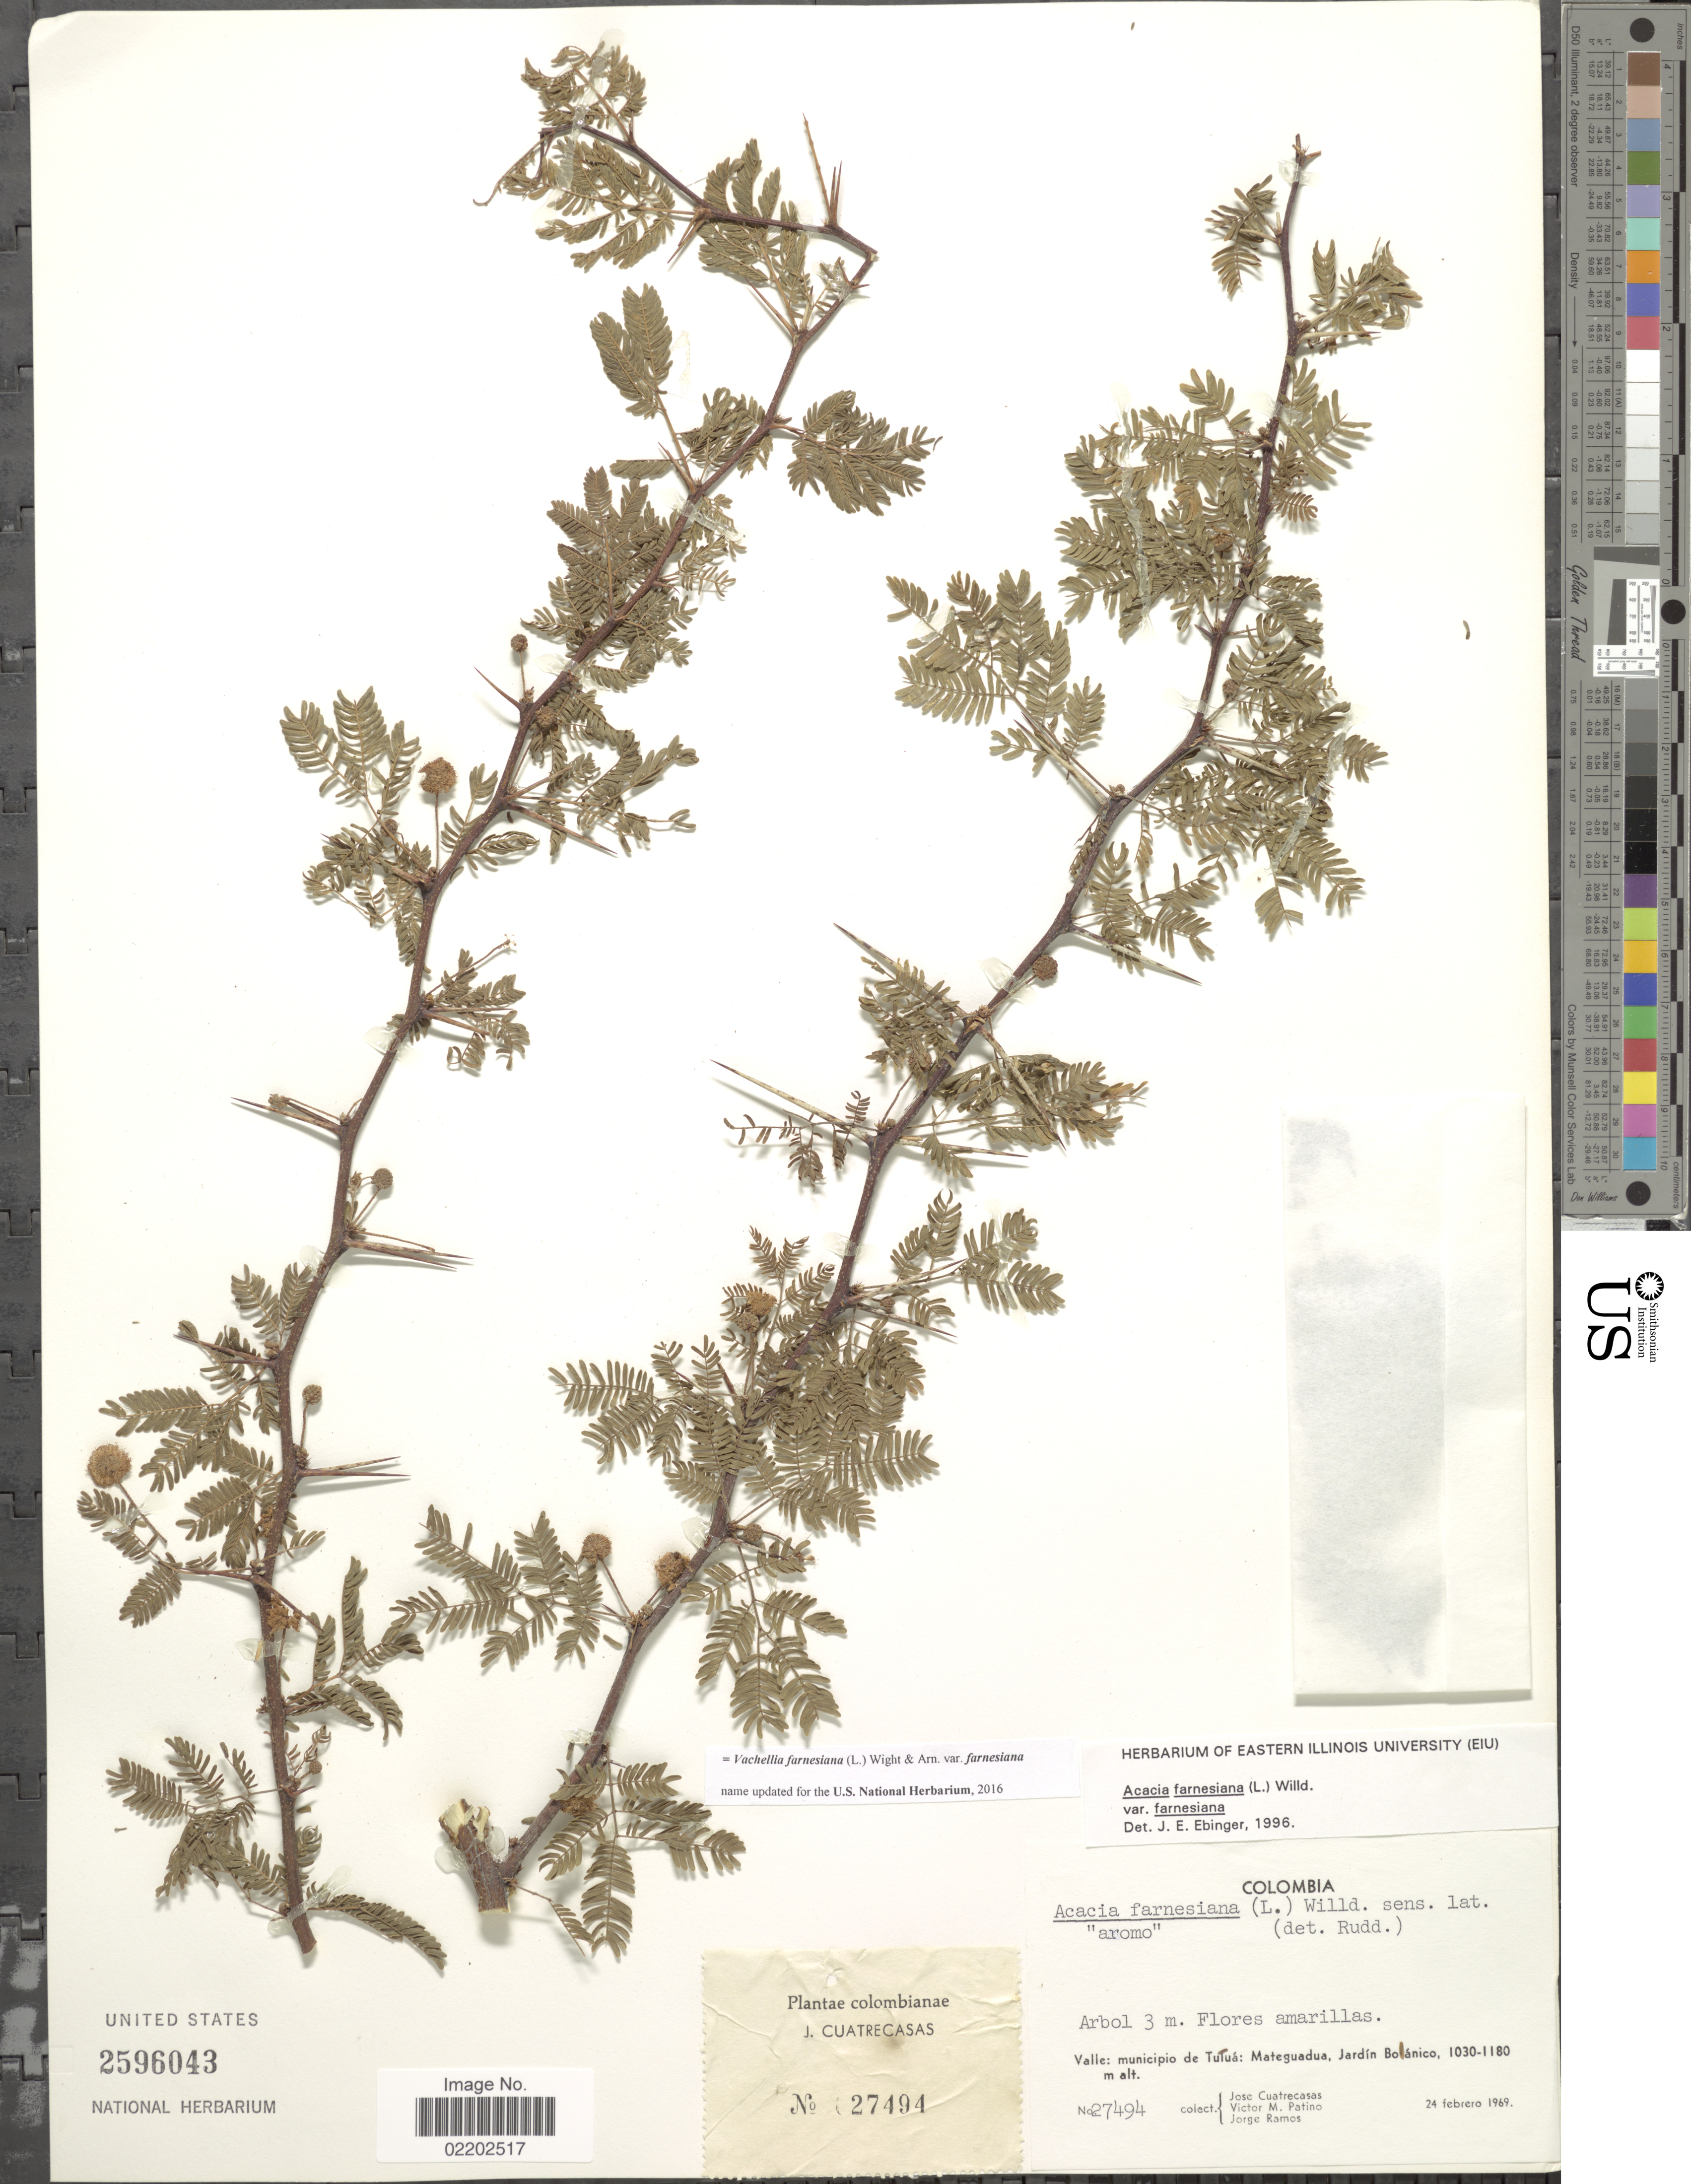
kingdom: Plantae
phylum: Tracheophyta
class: Magnoliopsida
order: Fabales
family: Fabaceae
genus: Vachellia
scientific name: Vachellia farnesiana var. farnesiana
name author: (L.) Wight & Arn.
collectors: J. Cuatrecasas, V. M. Patiño & J. Ramos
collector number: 27494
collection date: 1969-02-24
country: Colombia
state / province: Valle del Cauca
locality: Valle: municipio de Tuluá: Mateguadua, Jardín Botánico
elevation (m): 1030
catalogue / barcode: US 2596043